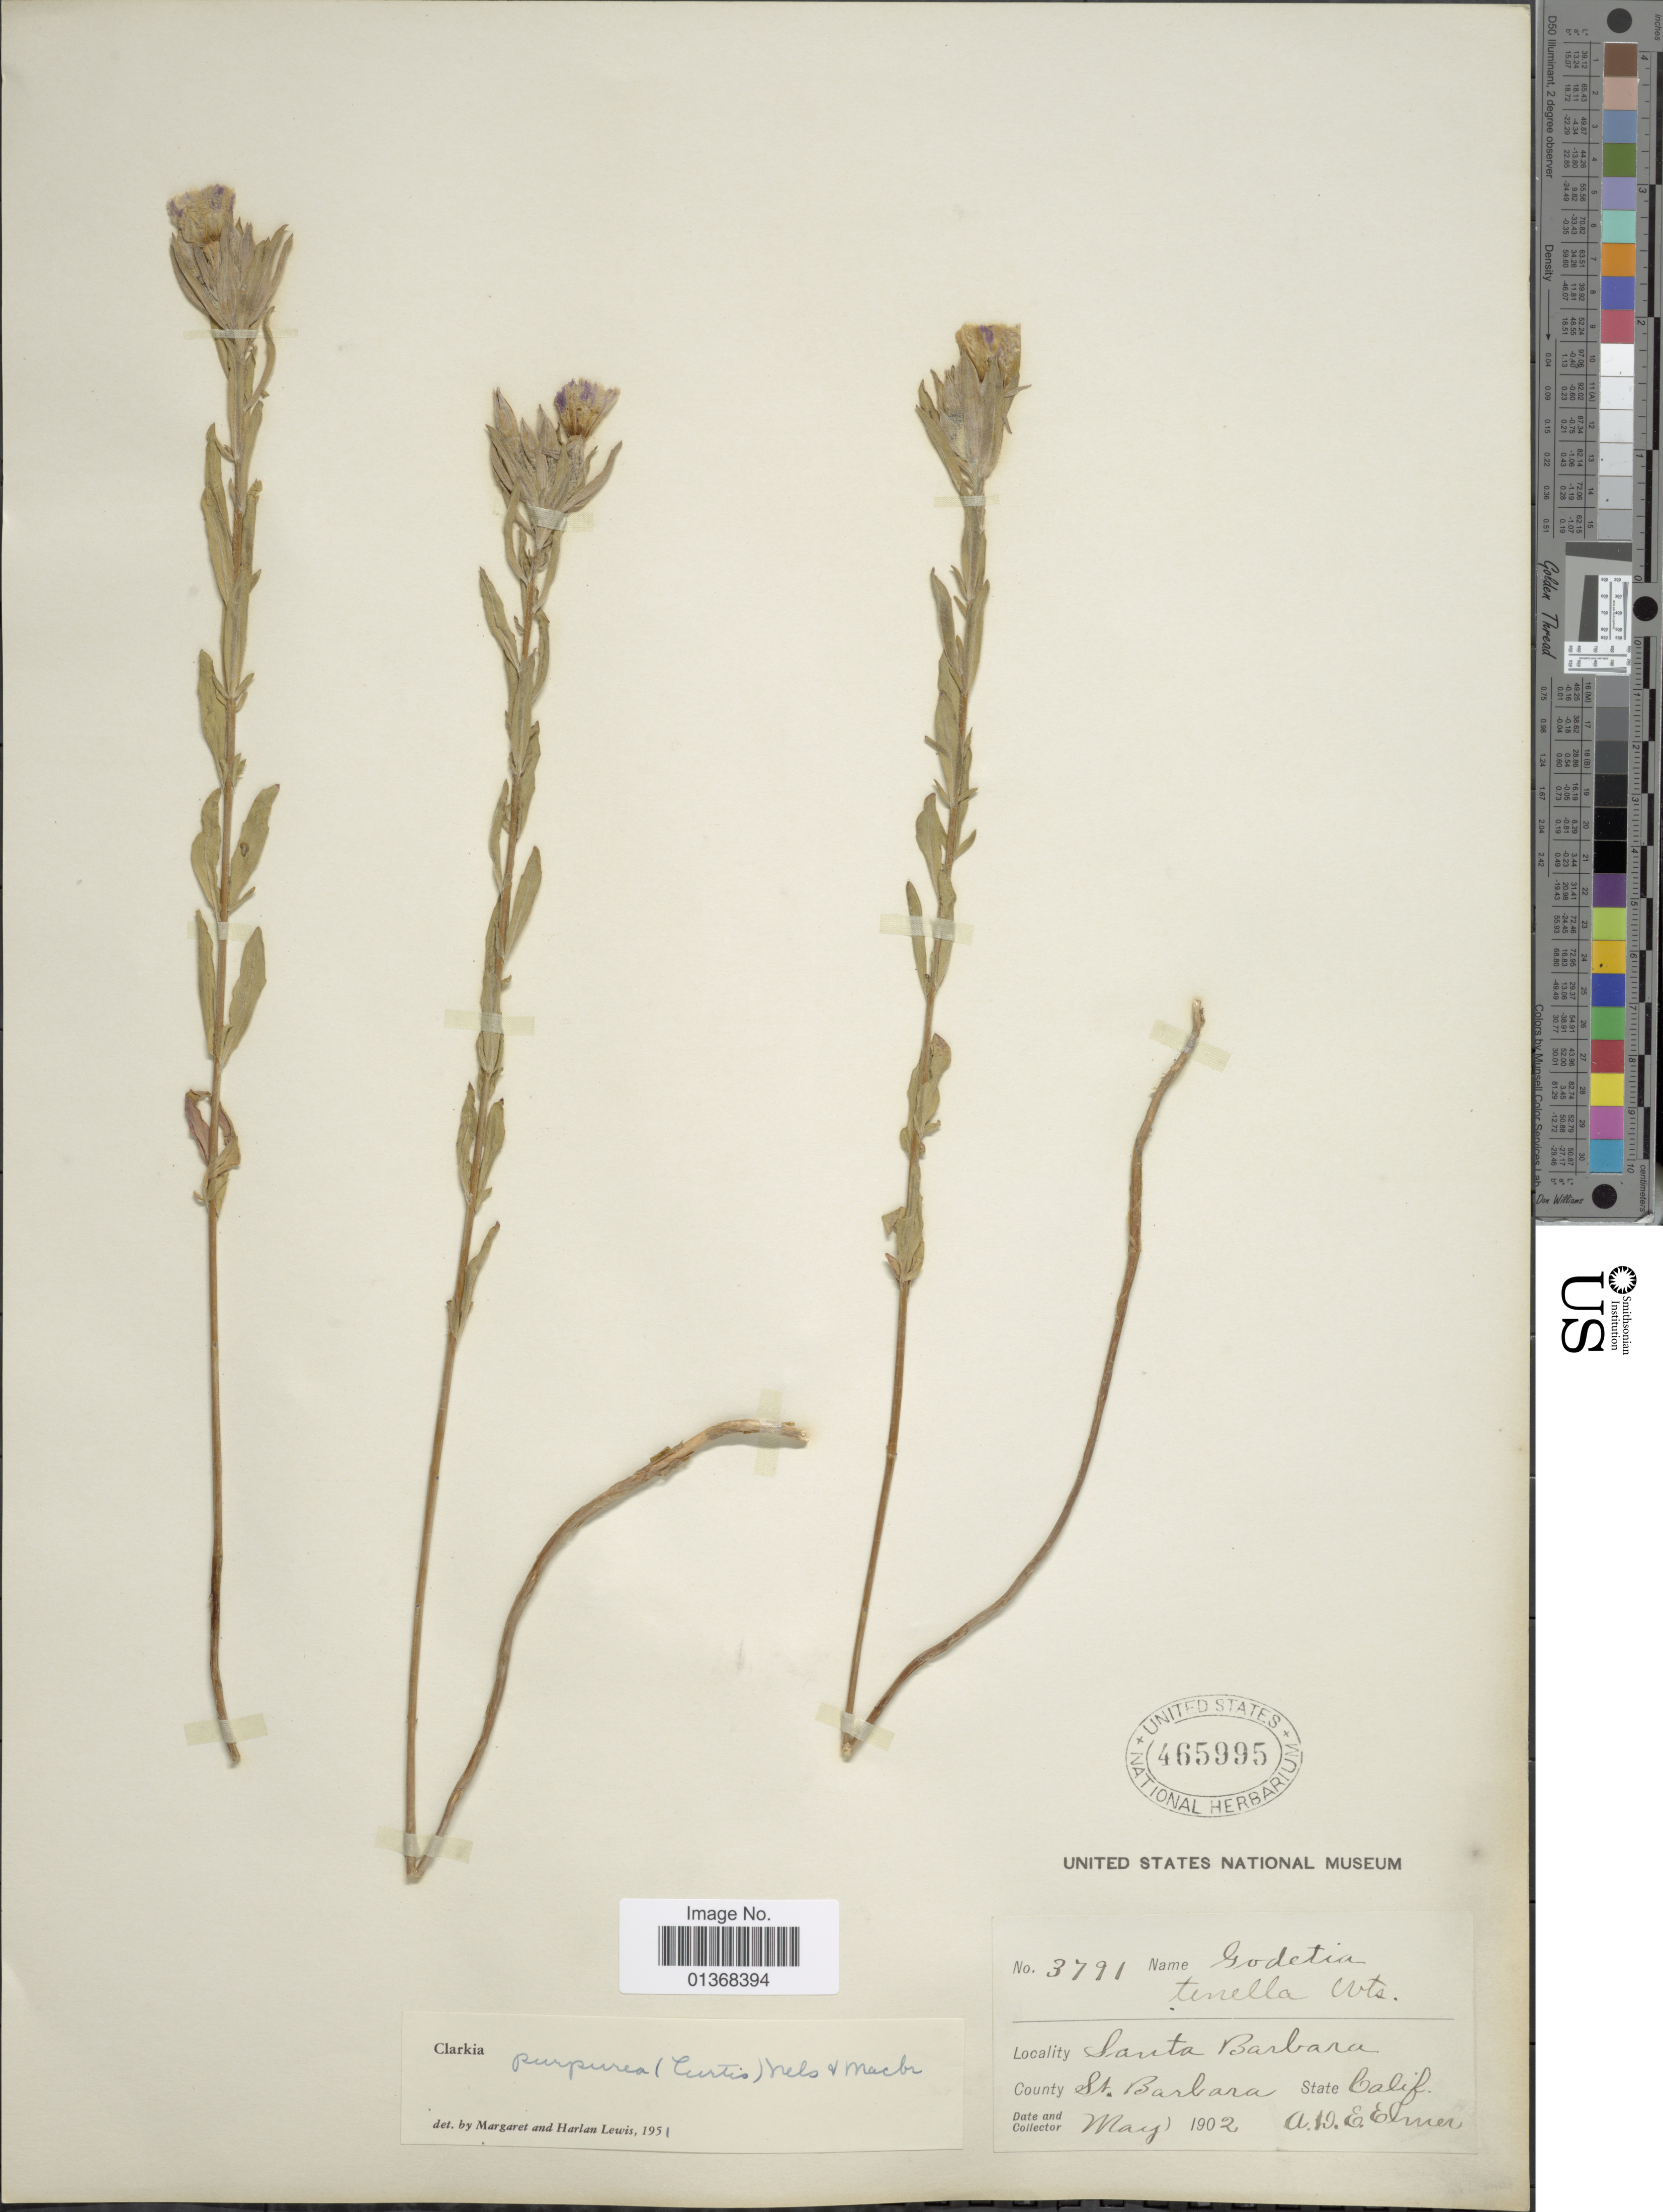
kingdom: Plantae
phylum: Tracheophyta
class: Magnoliopsida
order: Myrtales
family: Onagraceae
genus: Clarkia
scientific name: Clarkia purpurea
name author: (Curtis) A. Nelson & J.F. Macbr.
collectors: A. D. E. Elmer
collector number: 3791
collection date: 1902-05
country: United States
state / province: California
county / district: Santa Barbara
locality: Santa Barbara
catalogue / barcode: US 465995